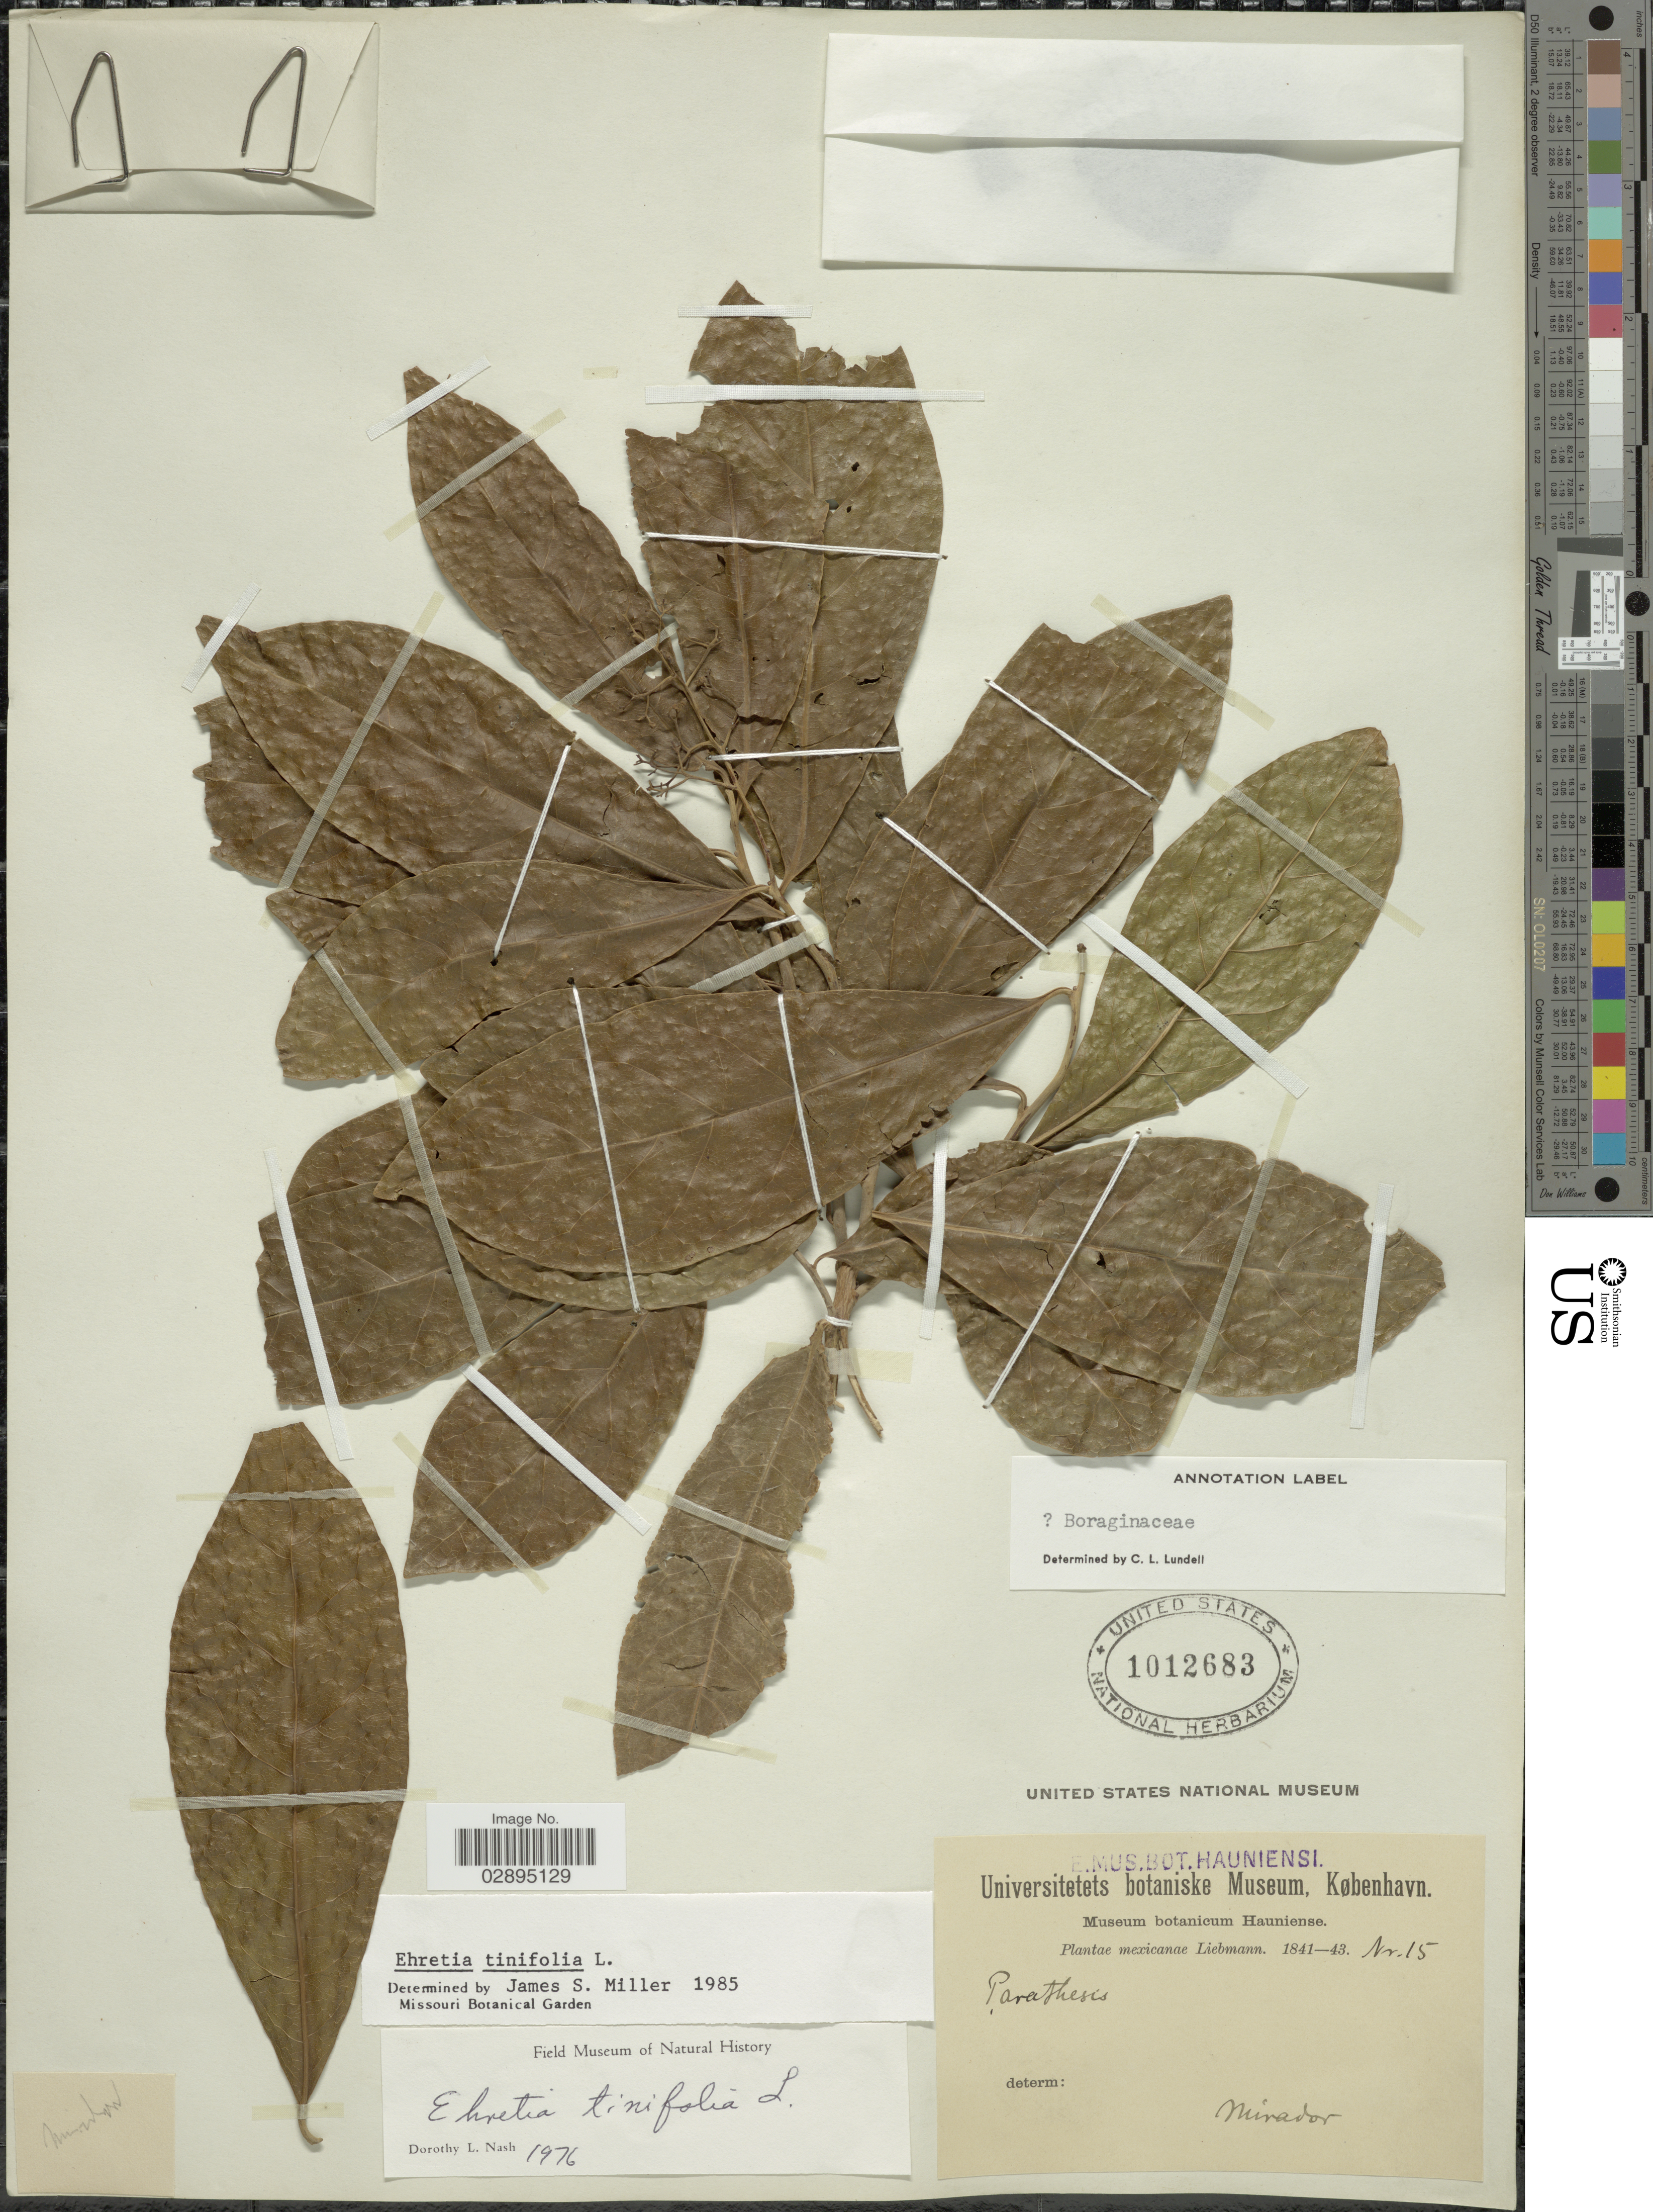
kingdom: Plantae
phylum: Tracheophyta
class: Magnoliopsida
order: Boraginales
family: Ehretiaceae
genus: Ehretia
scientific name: Ehretia tinifolia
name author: L.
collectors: Liebmann, --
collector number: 15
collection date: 1841/1843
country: Mexico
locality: Mirador.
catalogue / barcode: US 1012683